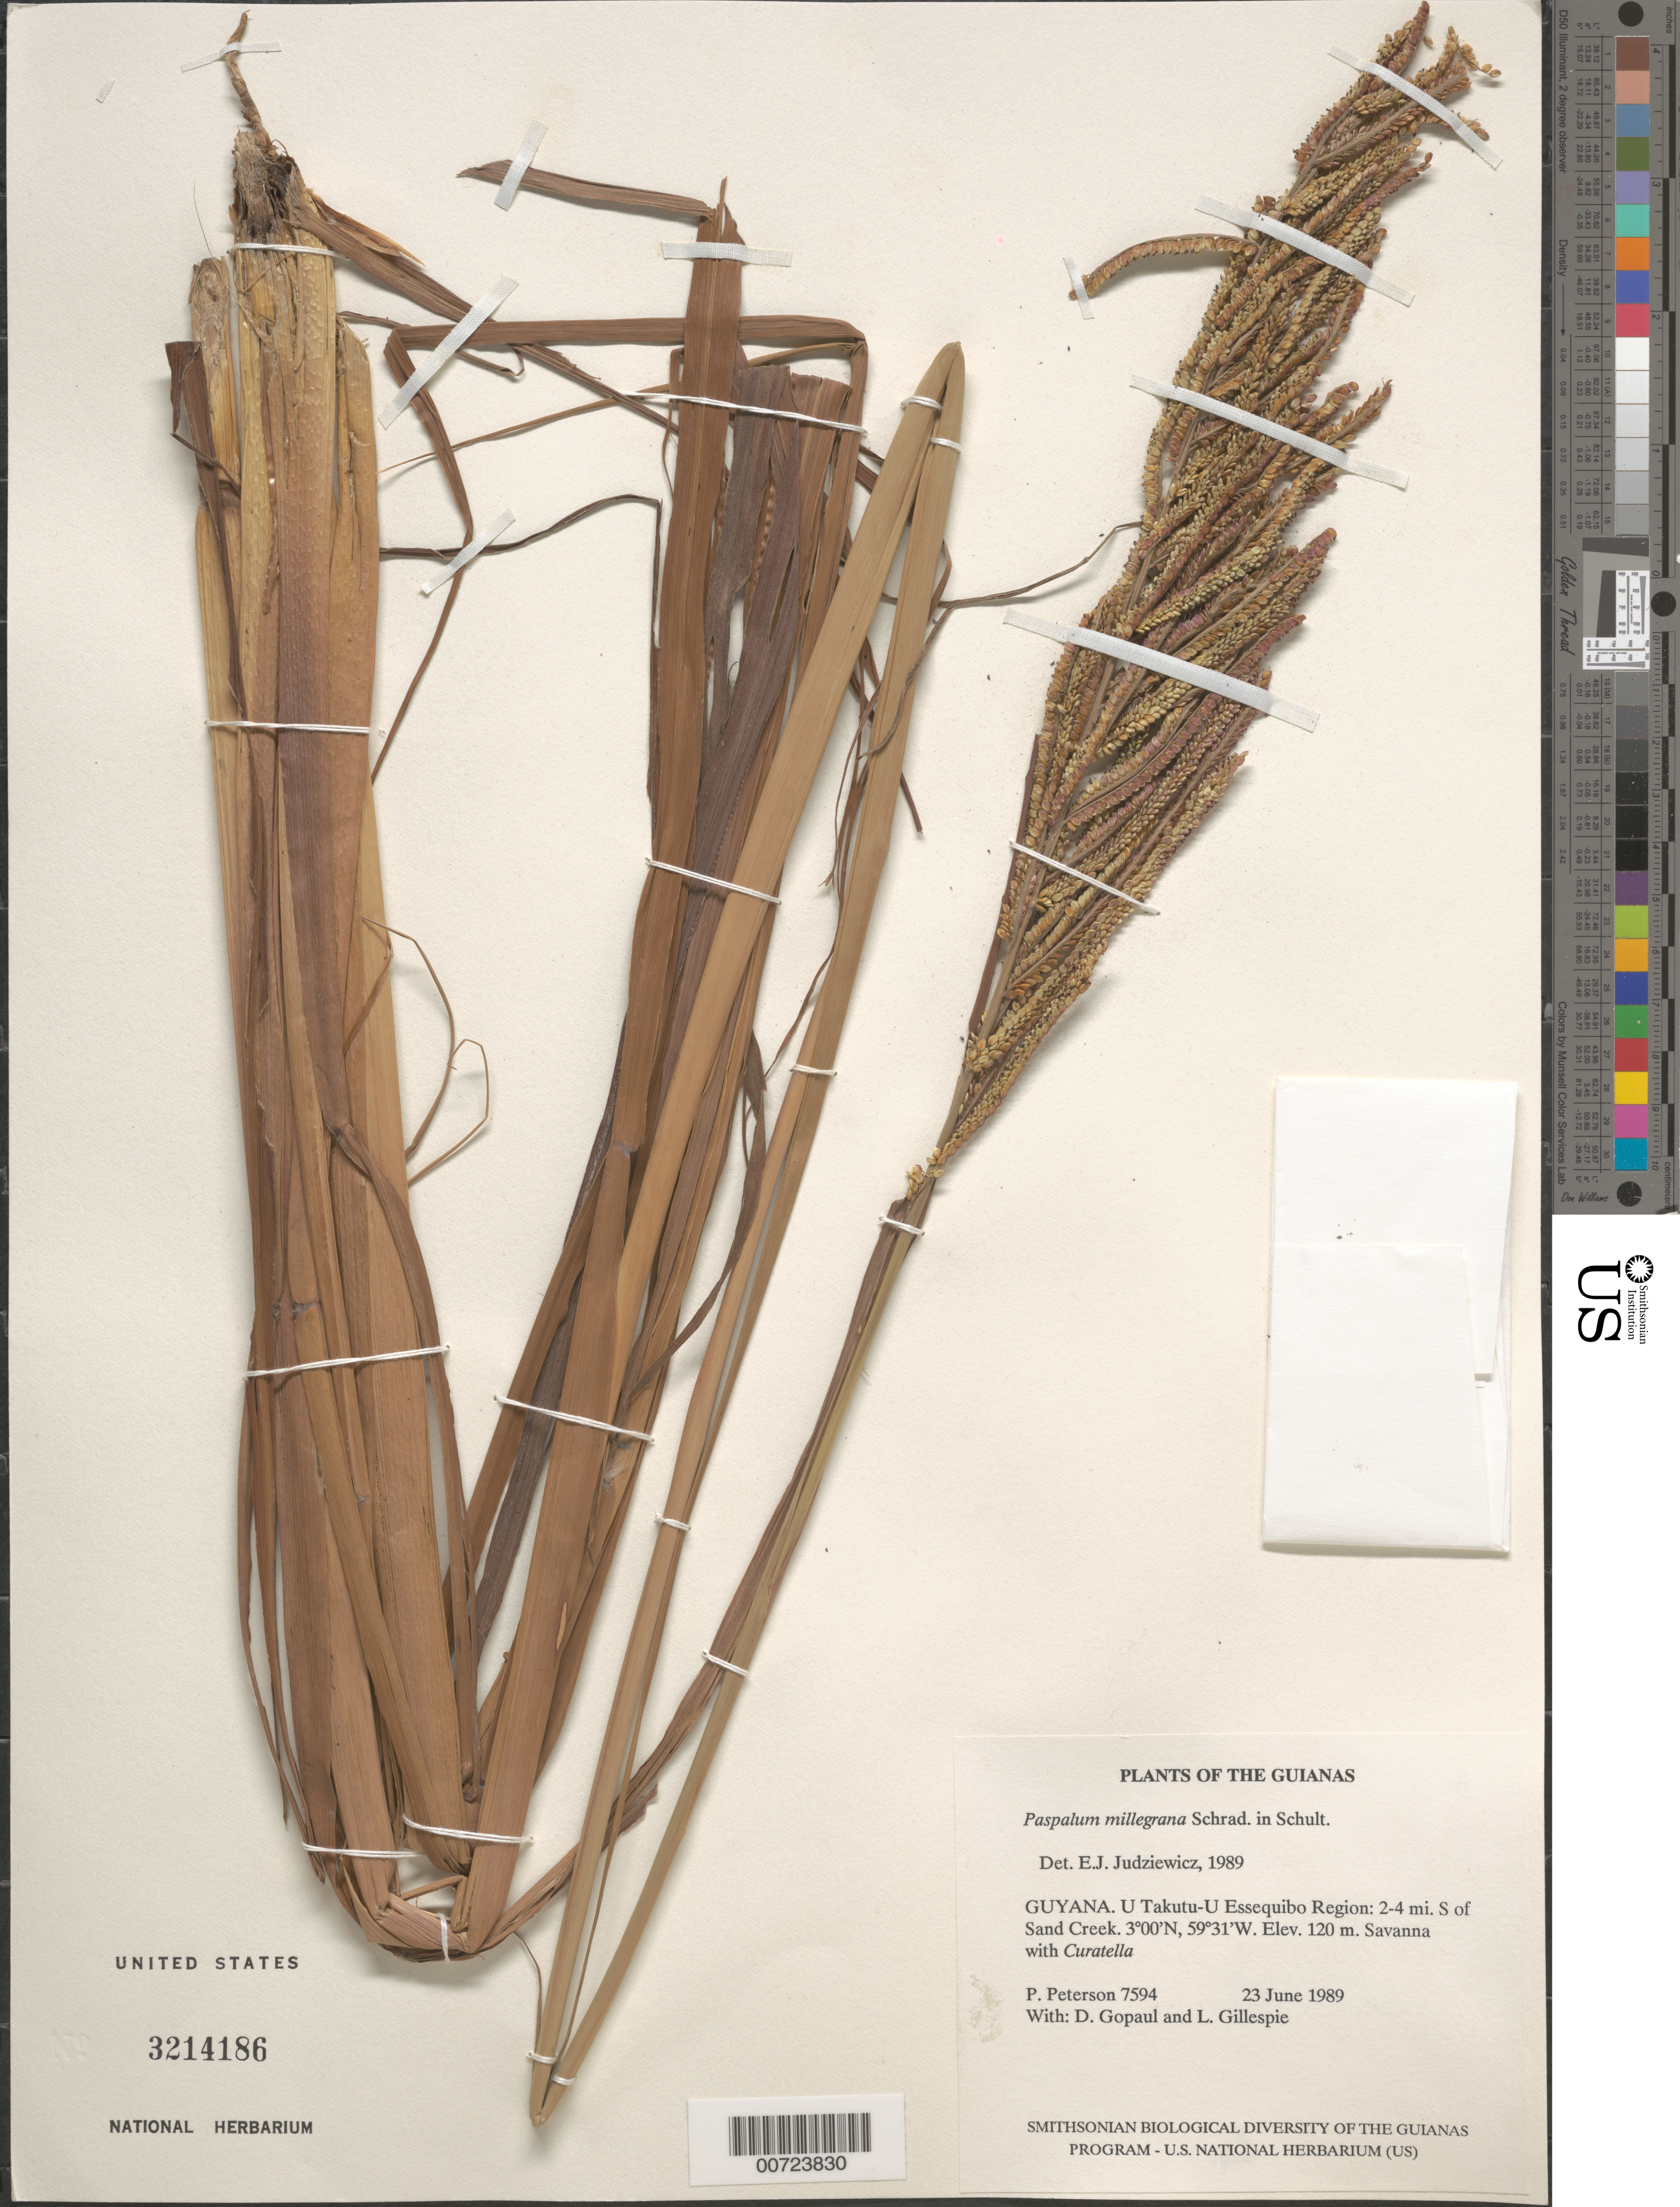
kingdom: Plantae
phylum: Tracheophyta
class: Liliopsida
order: Poales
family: Poaceae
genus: Paspalum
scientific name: Paspalum millegrana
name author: Schrad.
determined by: Judziewicz, E. J.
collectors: P. M. Peterson, D. Gopaul & L. J. Gillespie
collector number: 7594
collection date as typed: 23 June 1989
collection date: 1989-06-23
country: Guyana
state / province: U. Takutu-U. Essequibo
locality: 2-4 mi. S of Sand Creek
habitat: Savanna with Curatella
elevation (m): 120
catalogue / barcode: US 3214186